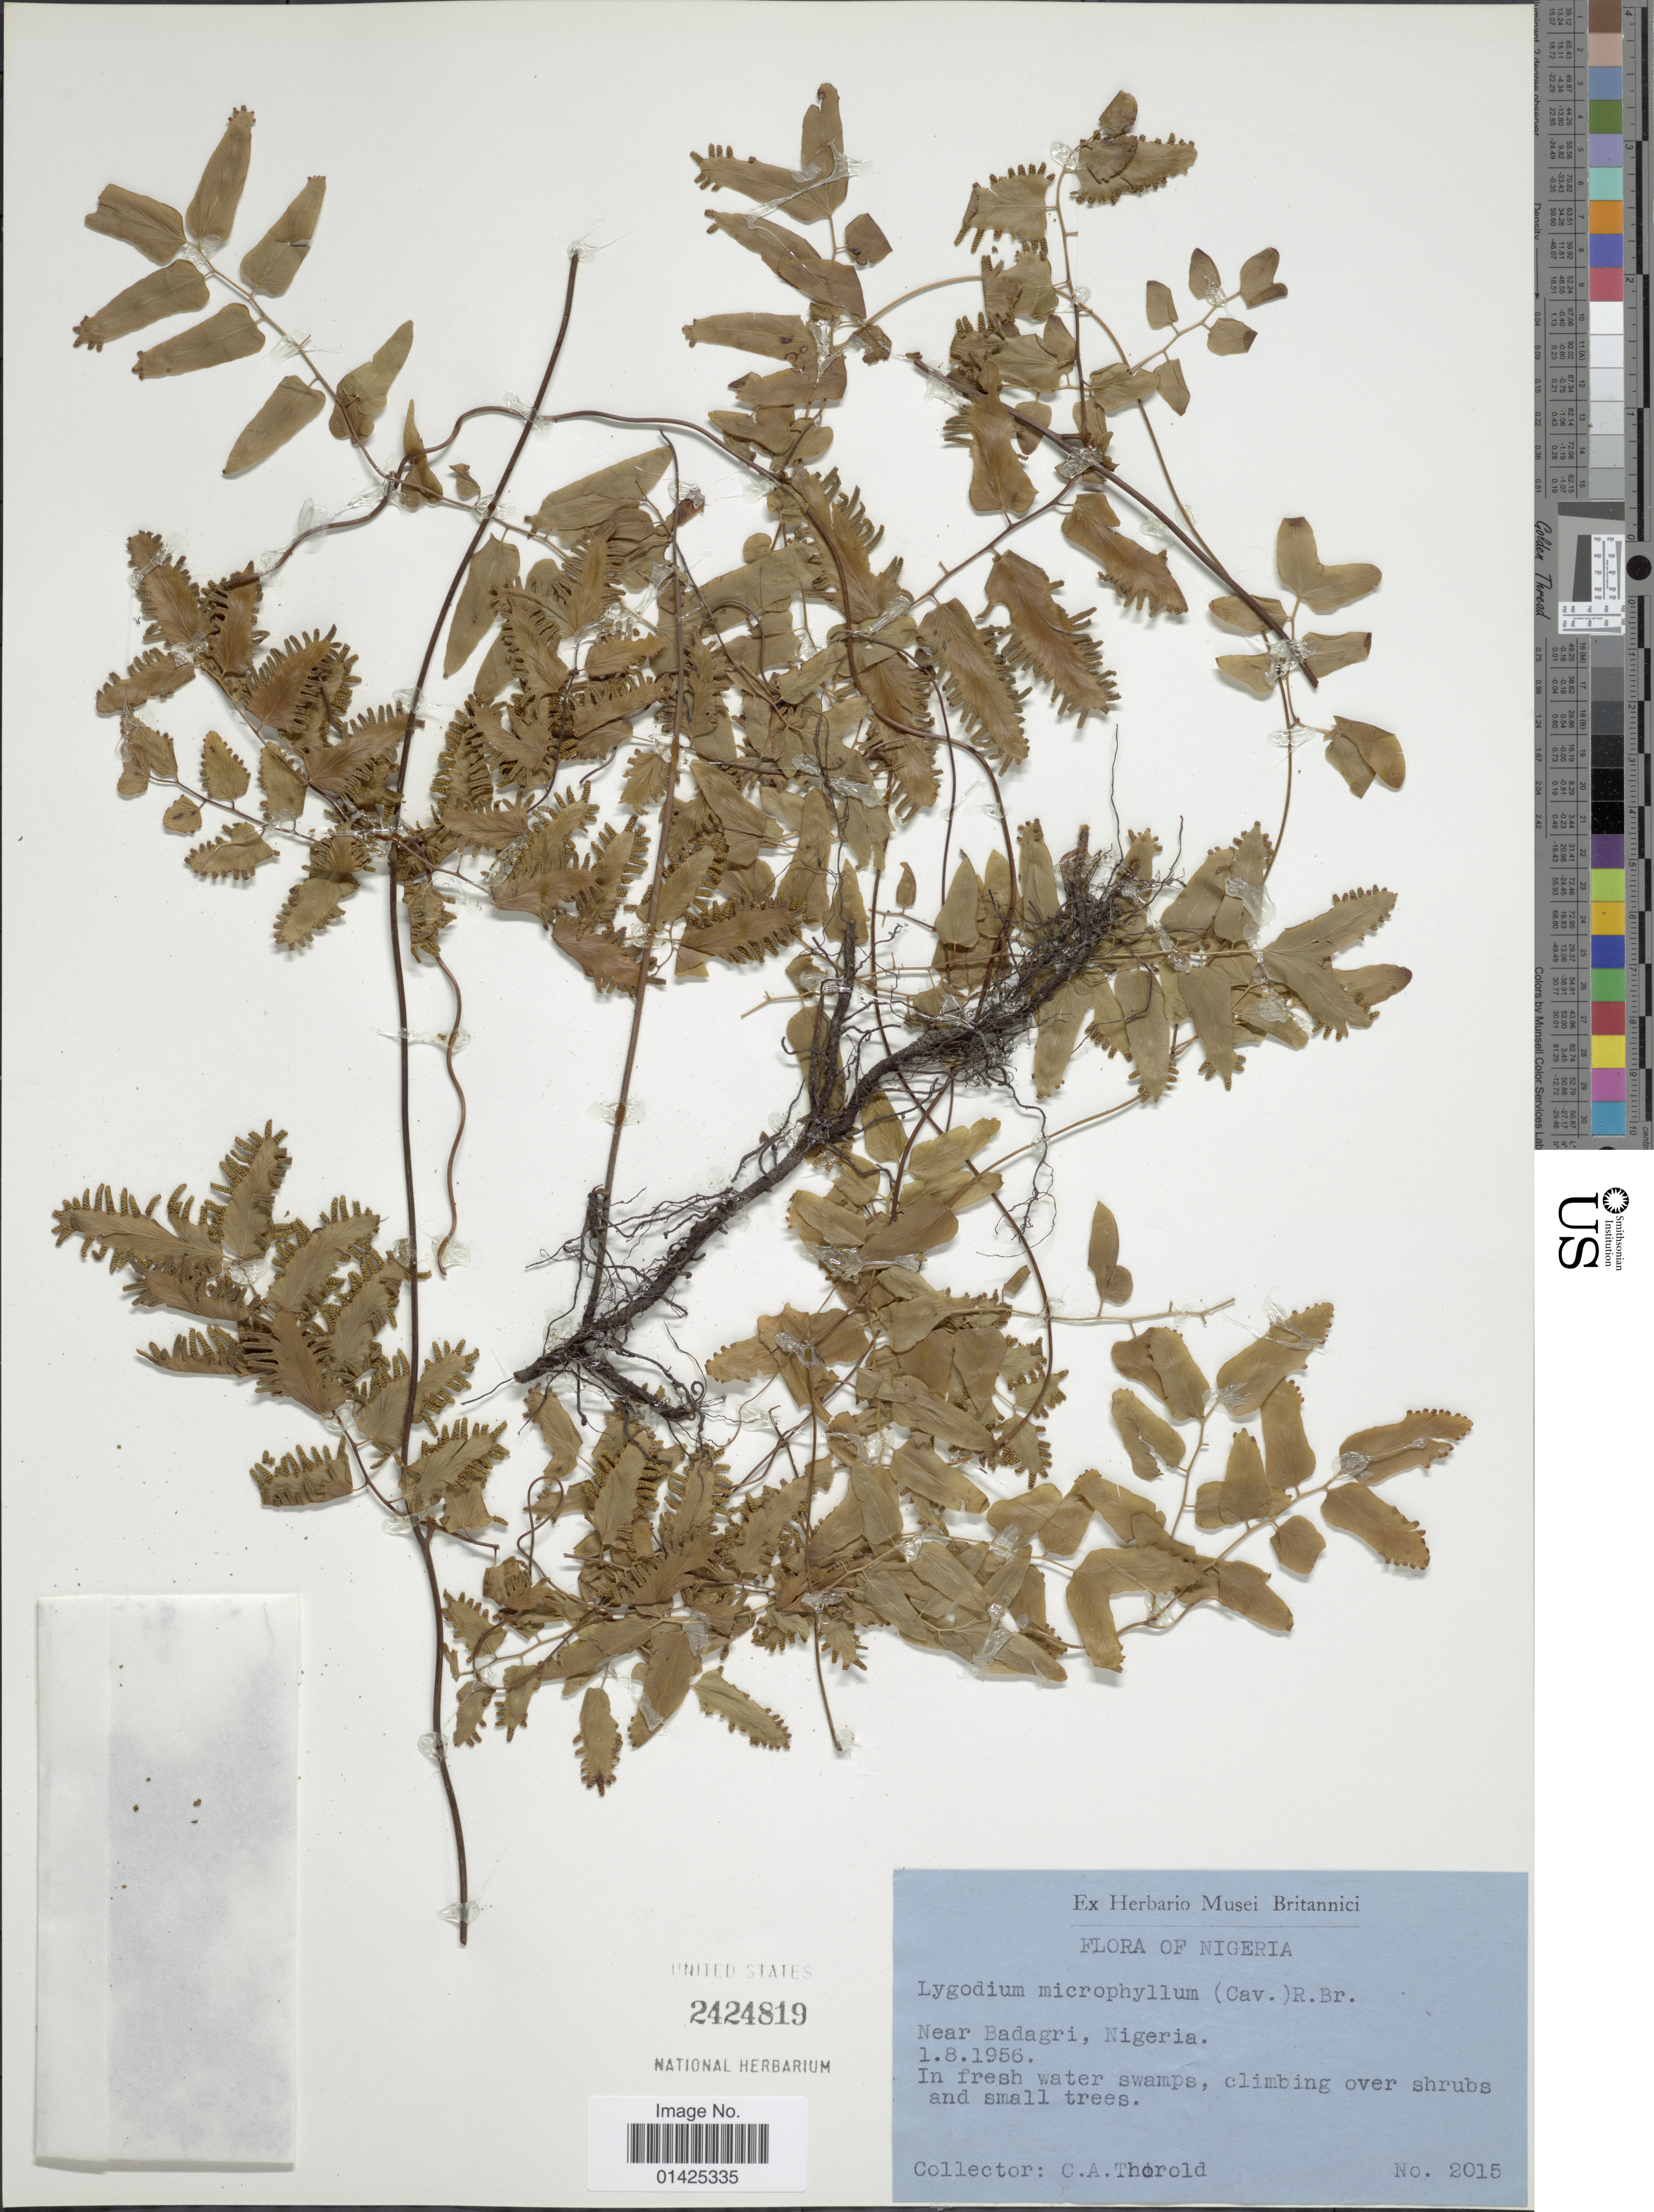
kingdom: Plantae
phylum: Tracheophyta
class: Polypodiopsida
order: Schizaeales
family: Lygodiaceae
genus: Lygodium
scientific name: Lygodium microphyllum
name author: (Cav.) R. Br.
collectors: C. Thorold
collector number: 2015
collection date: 1956-08-01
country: Nigeria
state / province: Niger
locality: Near Badagri.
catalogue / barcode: US 2424819